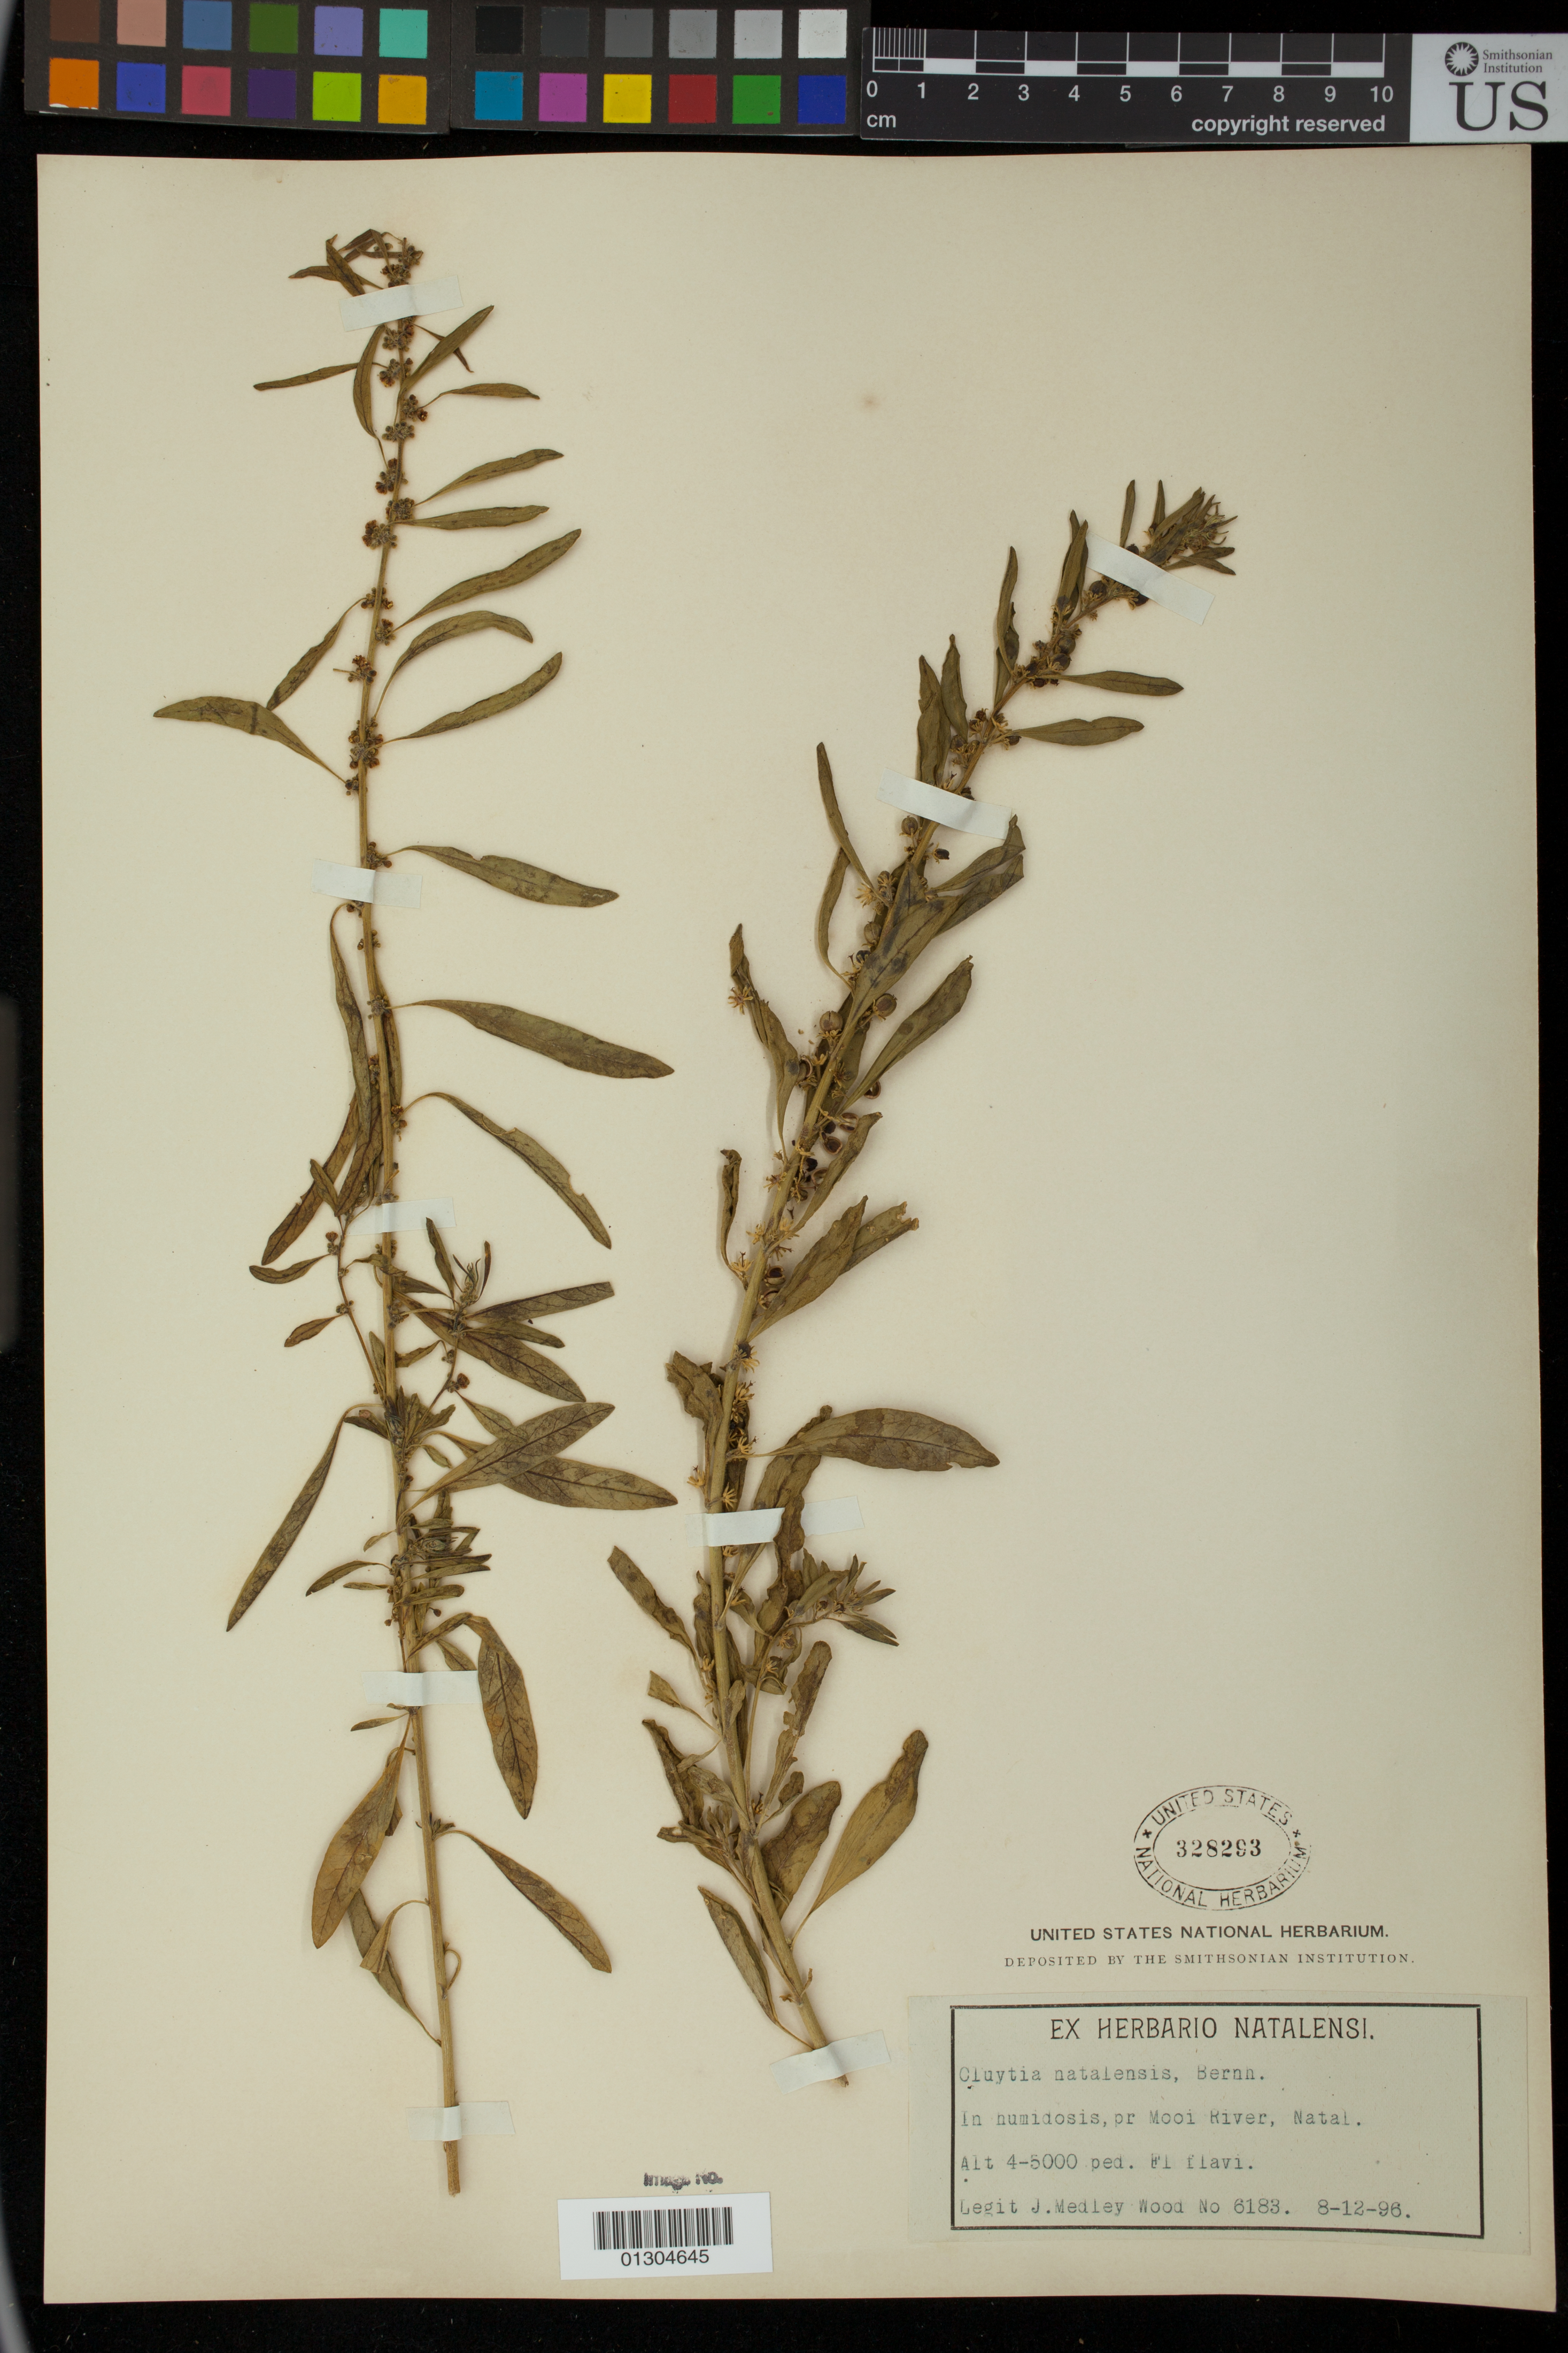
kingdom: Plantae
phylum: Tracheophyta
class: Magnoliopsida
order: Malpighiales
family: Peraceae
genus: Clutia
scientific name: Clutia natalensis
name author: Bernh.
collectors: J. M. Wood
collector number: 6183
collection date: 1896-12-08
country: South Africa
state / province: KwaZulu-Natal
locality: In humidosis, pr Mooi River, Natal.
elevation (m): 1219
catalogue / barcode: US 328293